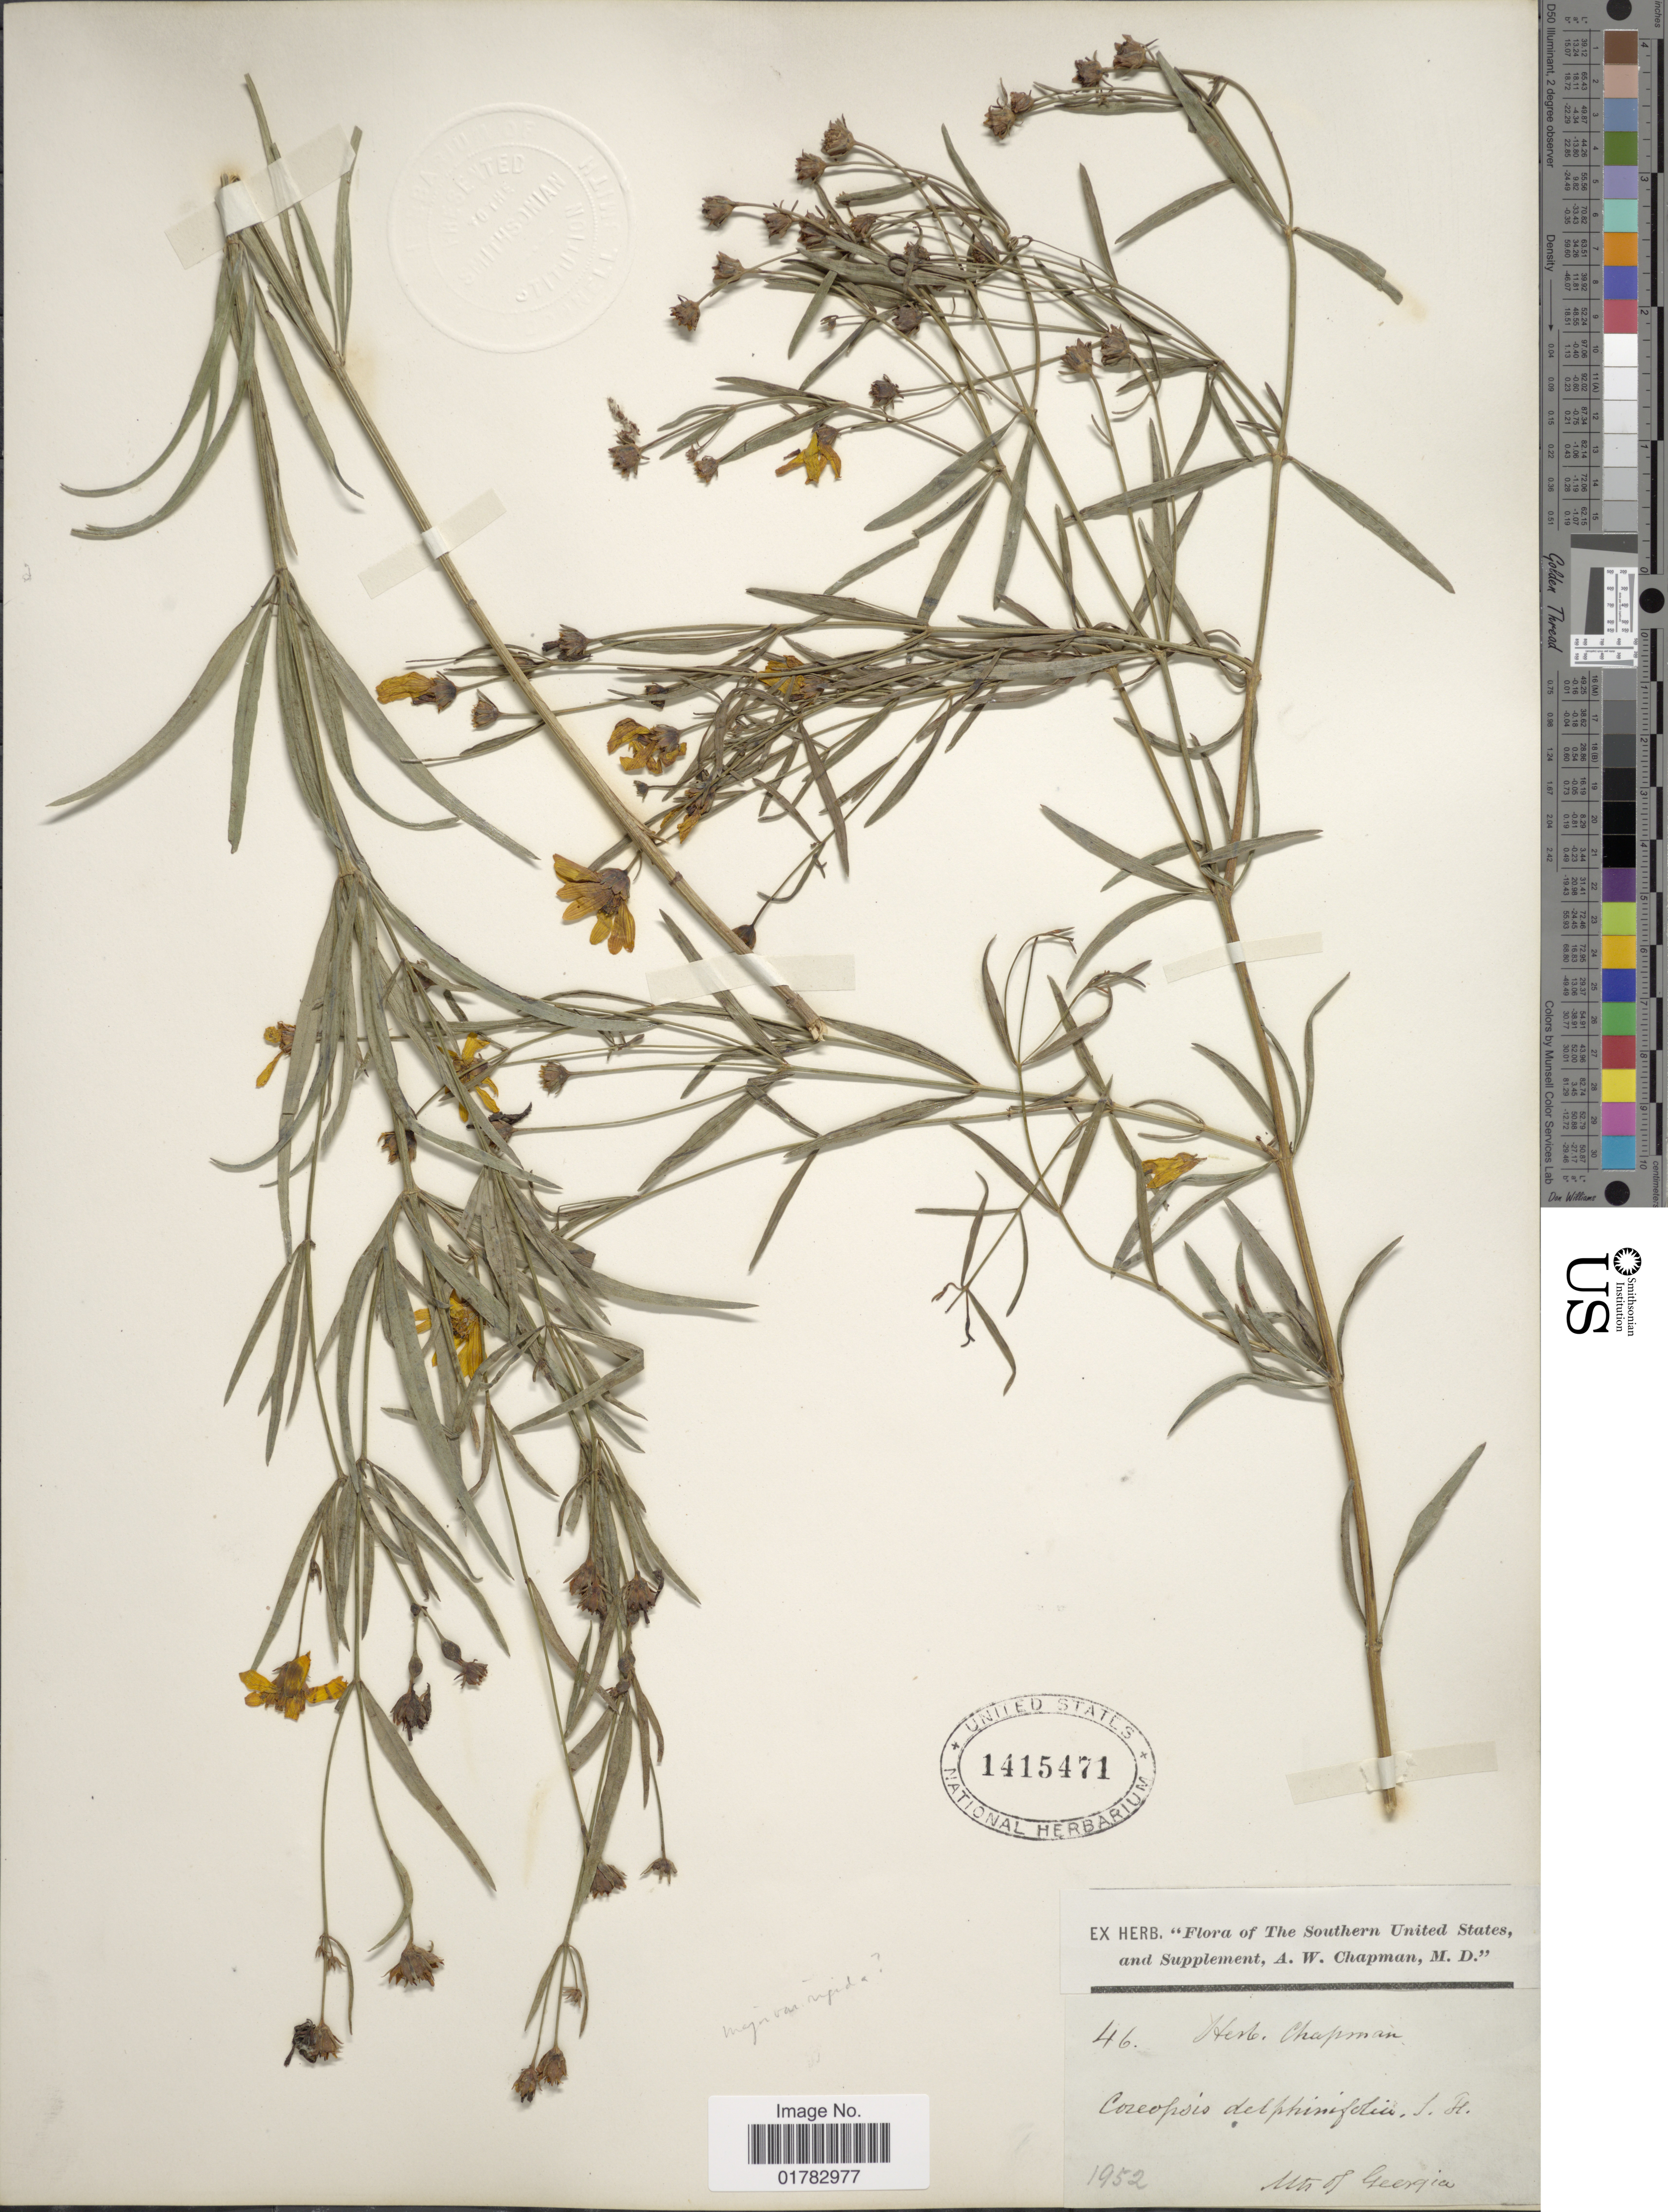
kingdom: Plantae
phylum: Tracheophyta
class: Magnoliopsida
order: Asterales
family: Asteraceae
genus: Coreopsis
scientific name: Coreopsis major var. linearis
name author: Small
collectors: ex herb. Chapman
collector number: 46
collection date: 1952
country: Solomon Islands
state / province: Solomon Islands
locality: Southern United States, Mtn of Georgia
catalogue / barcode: US 1415471